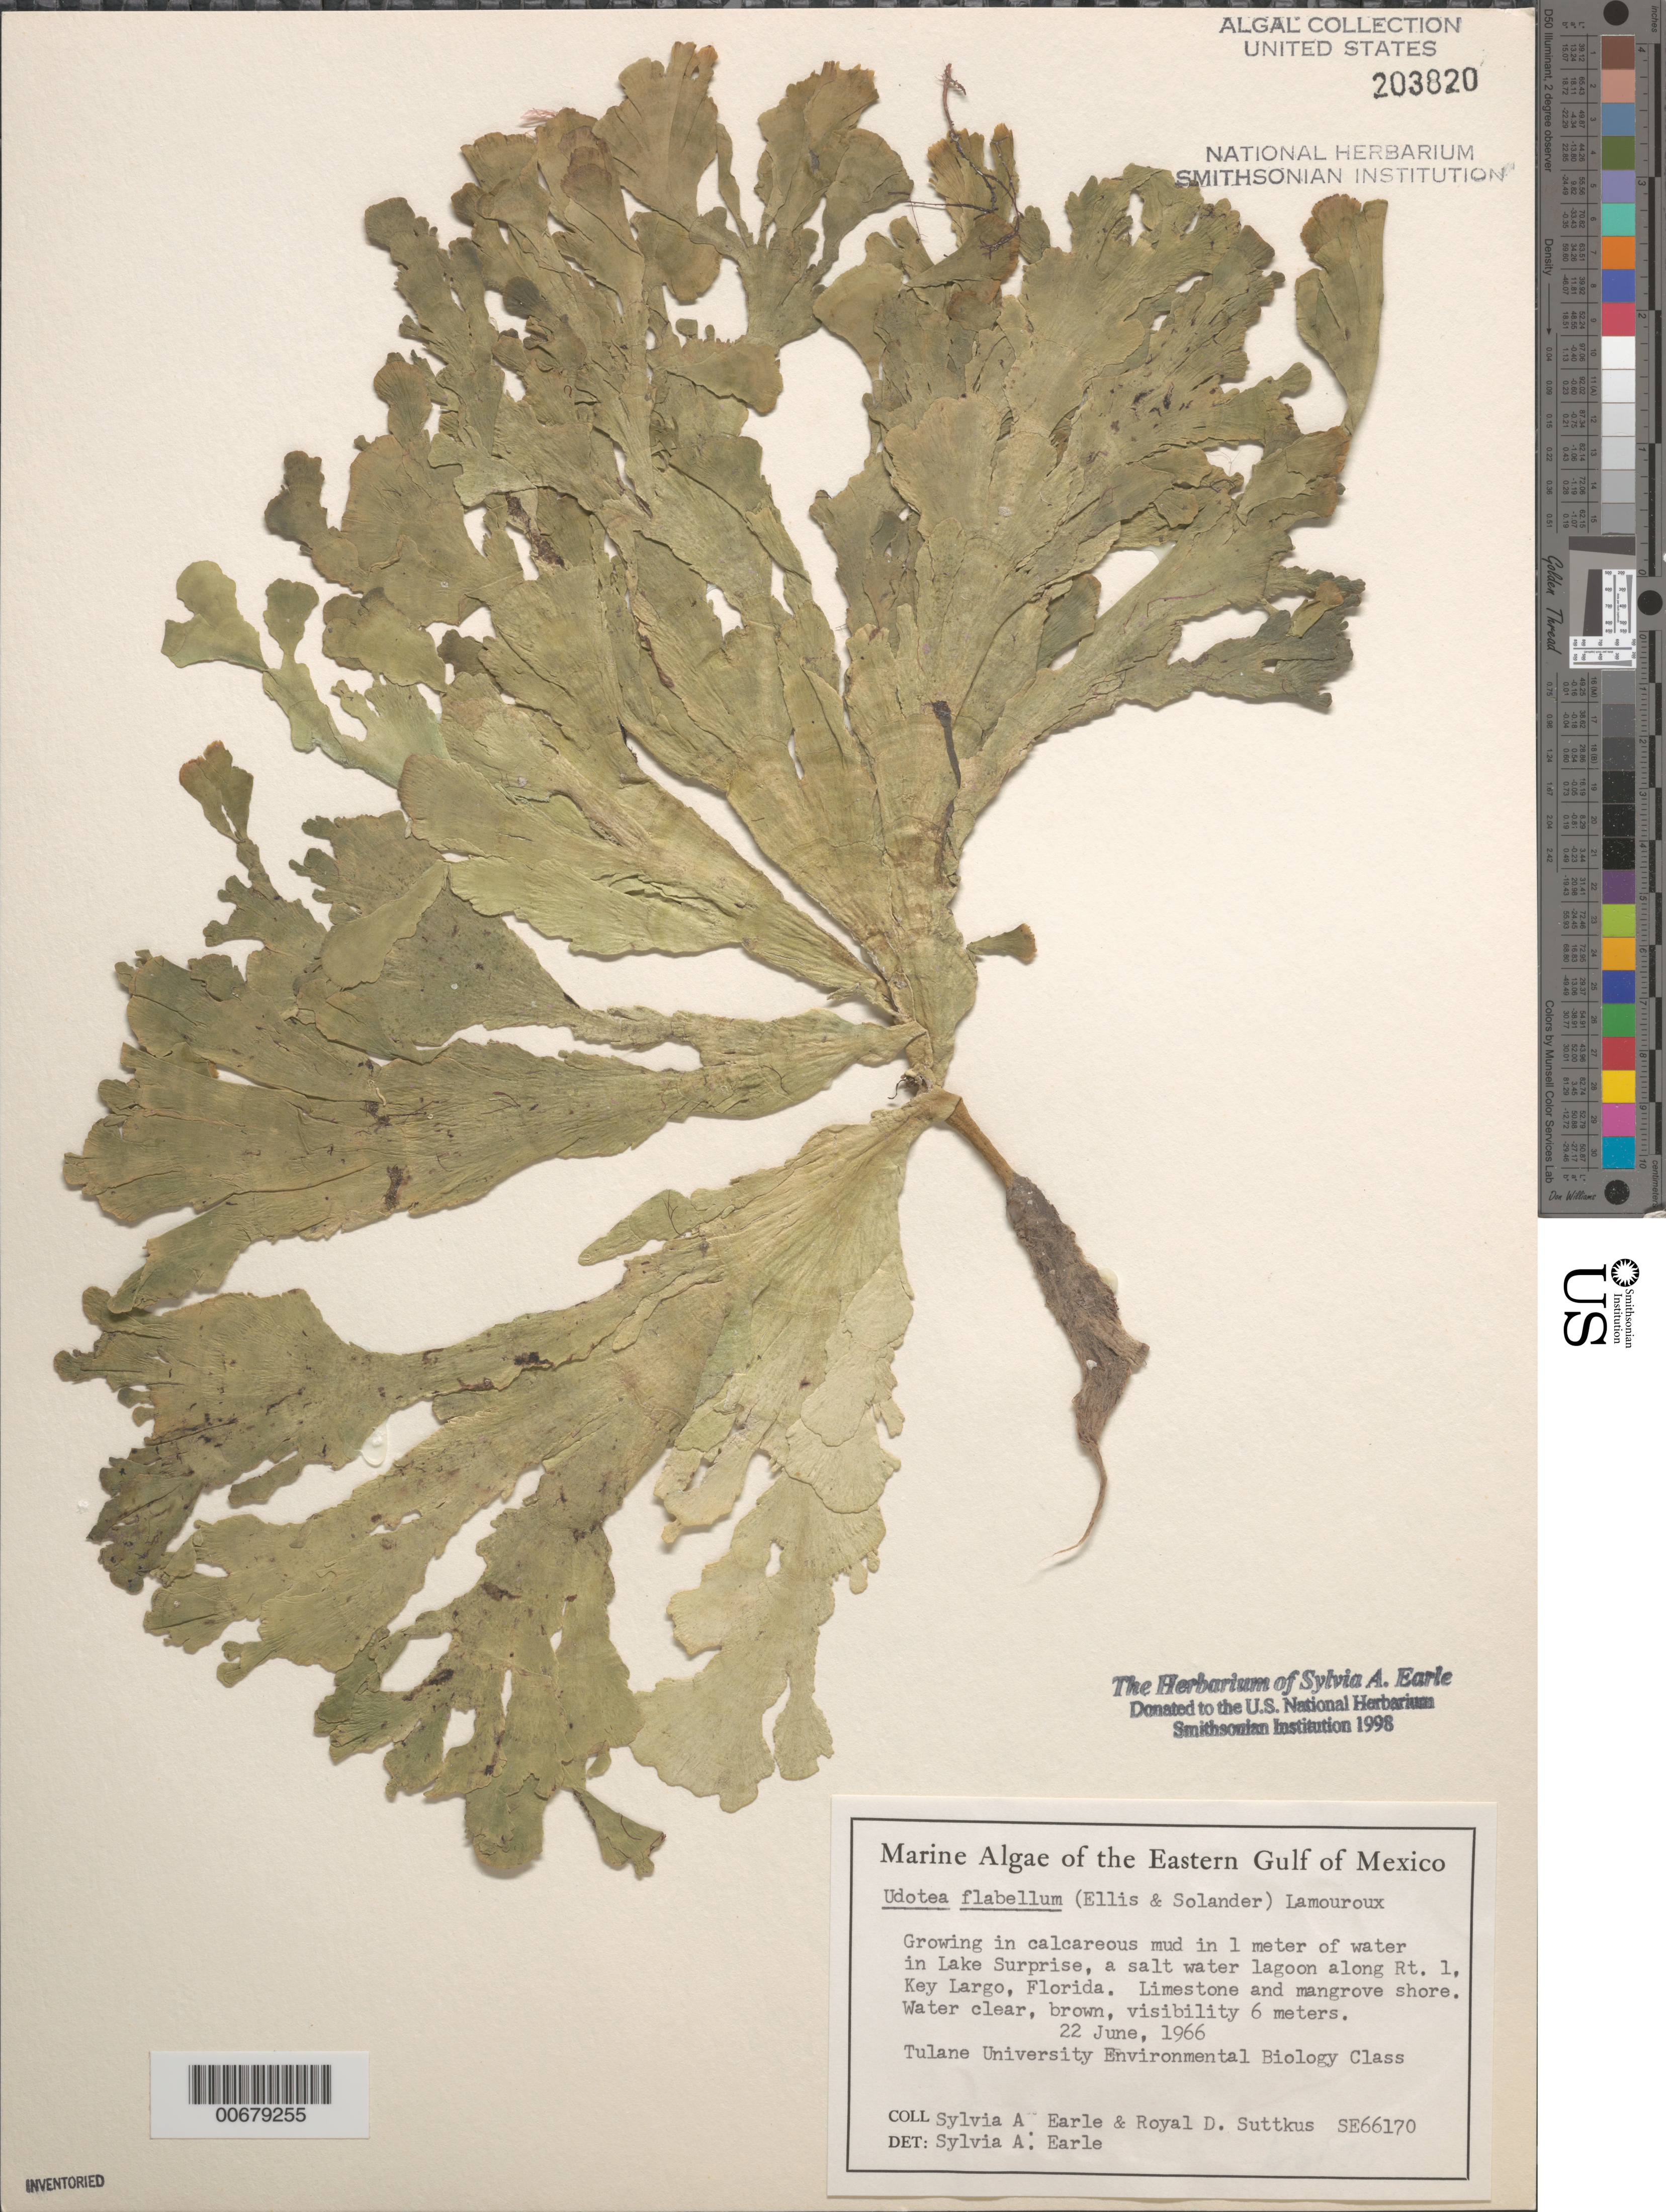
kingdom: Plantae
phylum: Chlorophyta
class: Ulvophyceae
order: Bryopsidales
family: Udoteaceae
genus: Udotea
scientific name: Udotea flabellum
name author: (J. Ellis & Sol.) M. Howe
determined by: Earle, S. A.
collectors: S. A. Earle, R. Suttkus & Tulane Univ. Env. Biol. Class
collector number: SE 66170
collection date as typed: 22 Jun 1966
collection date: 1966-06-22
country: United States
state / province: Florida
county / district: Monroe County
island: Key Largo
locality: Lake Surprise, US Route 1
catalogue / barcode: US 203820